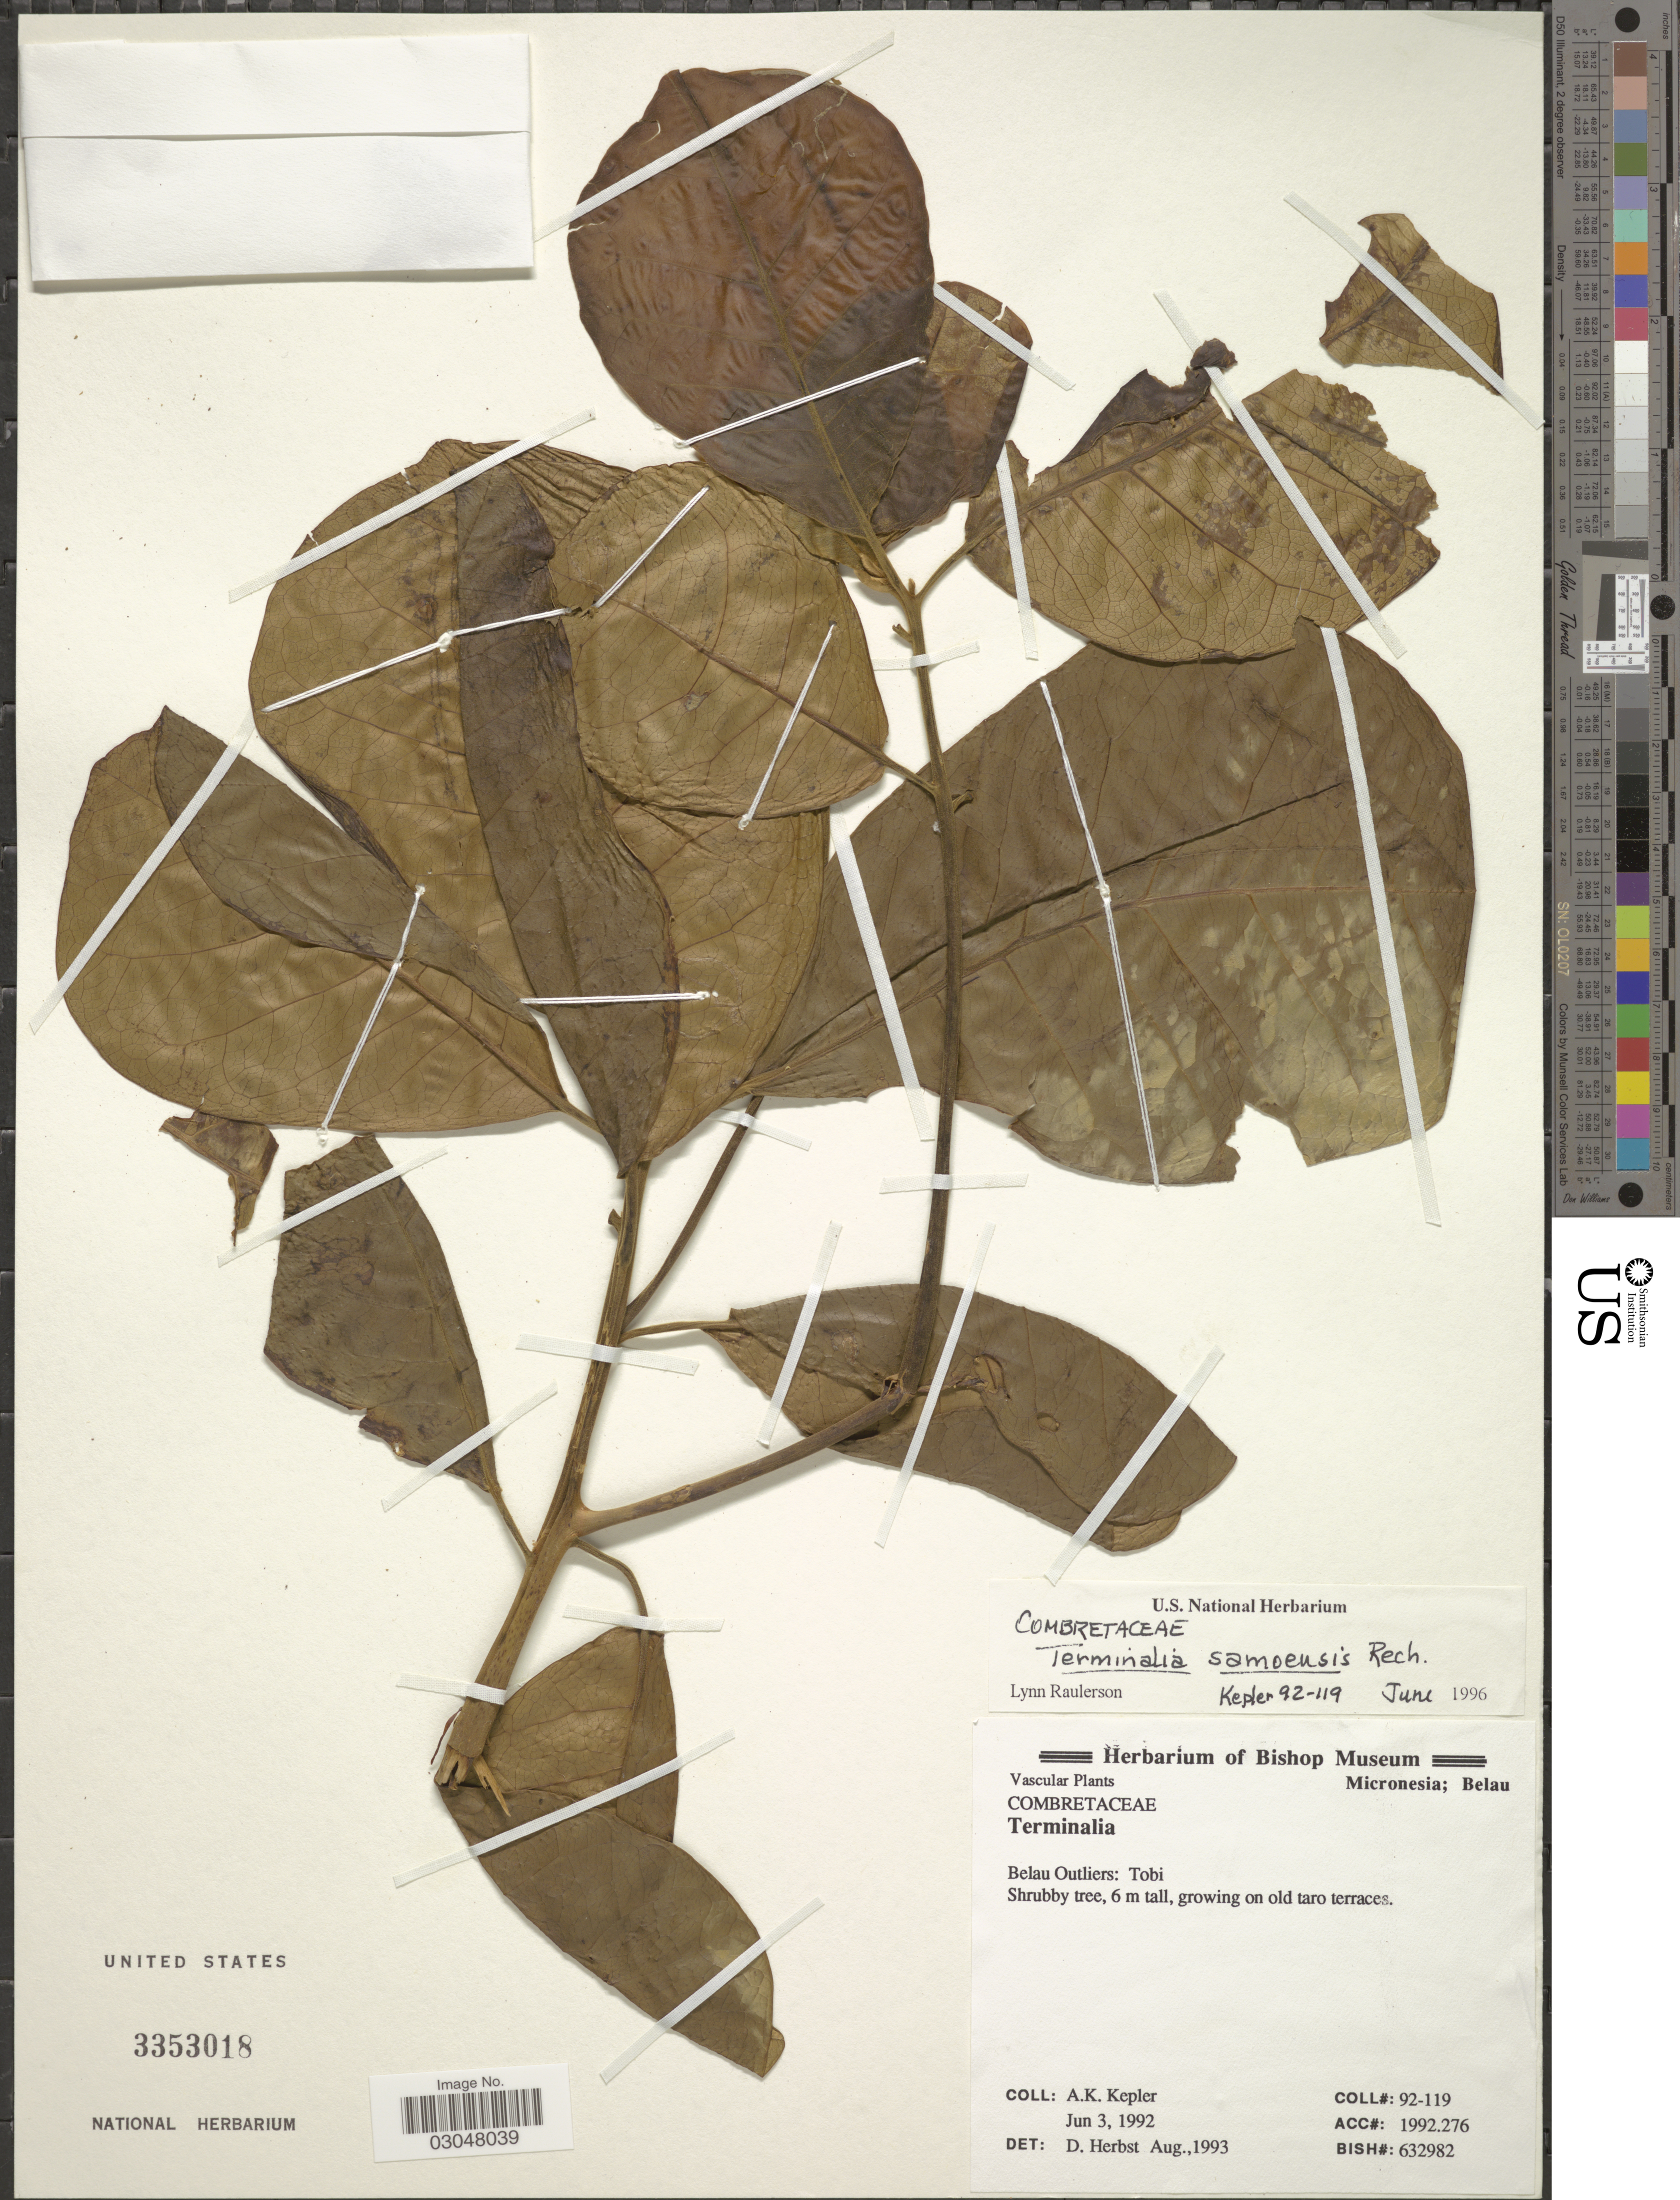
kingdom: Plantae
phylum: Tracheophyta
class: Magnoliopsida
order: Myrtales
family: Combretaceae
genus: Terminalia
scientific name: Terminalia samoensis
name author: Rech.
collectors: A. K. Kepler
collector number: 92-119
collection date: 1992-06-03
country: Palau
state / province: Belau Outliers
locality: Micronesia; Belau. Belau Outliers: Tobi.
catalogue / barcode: US 3353018